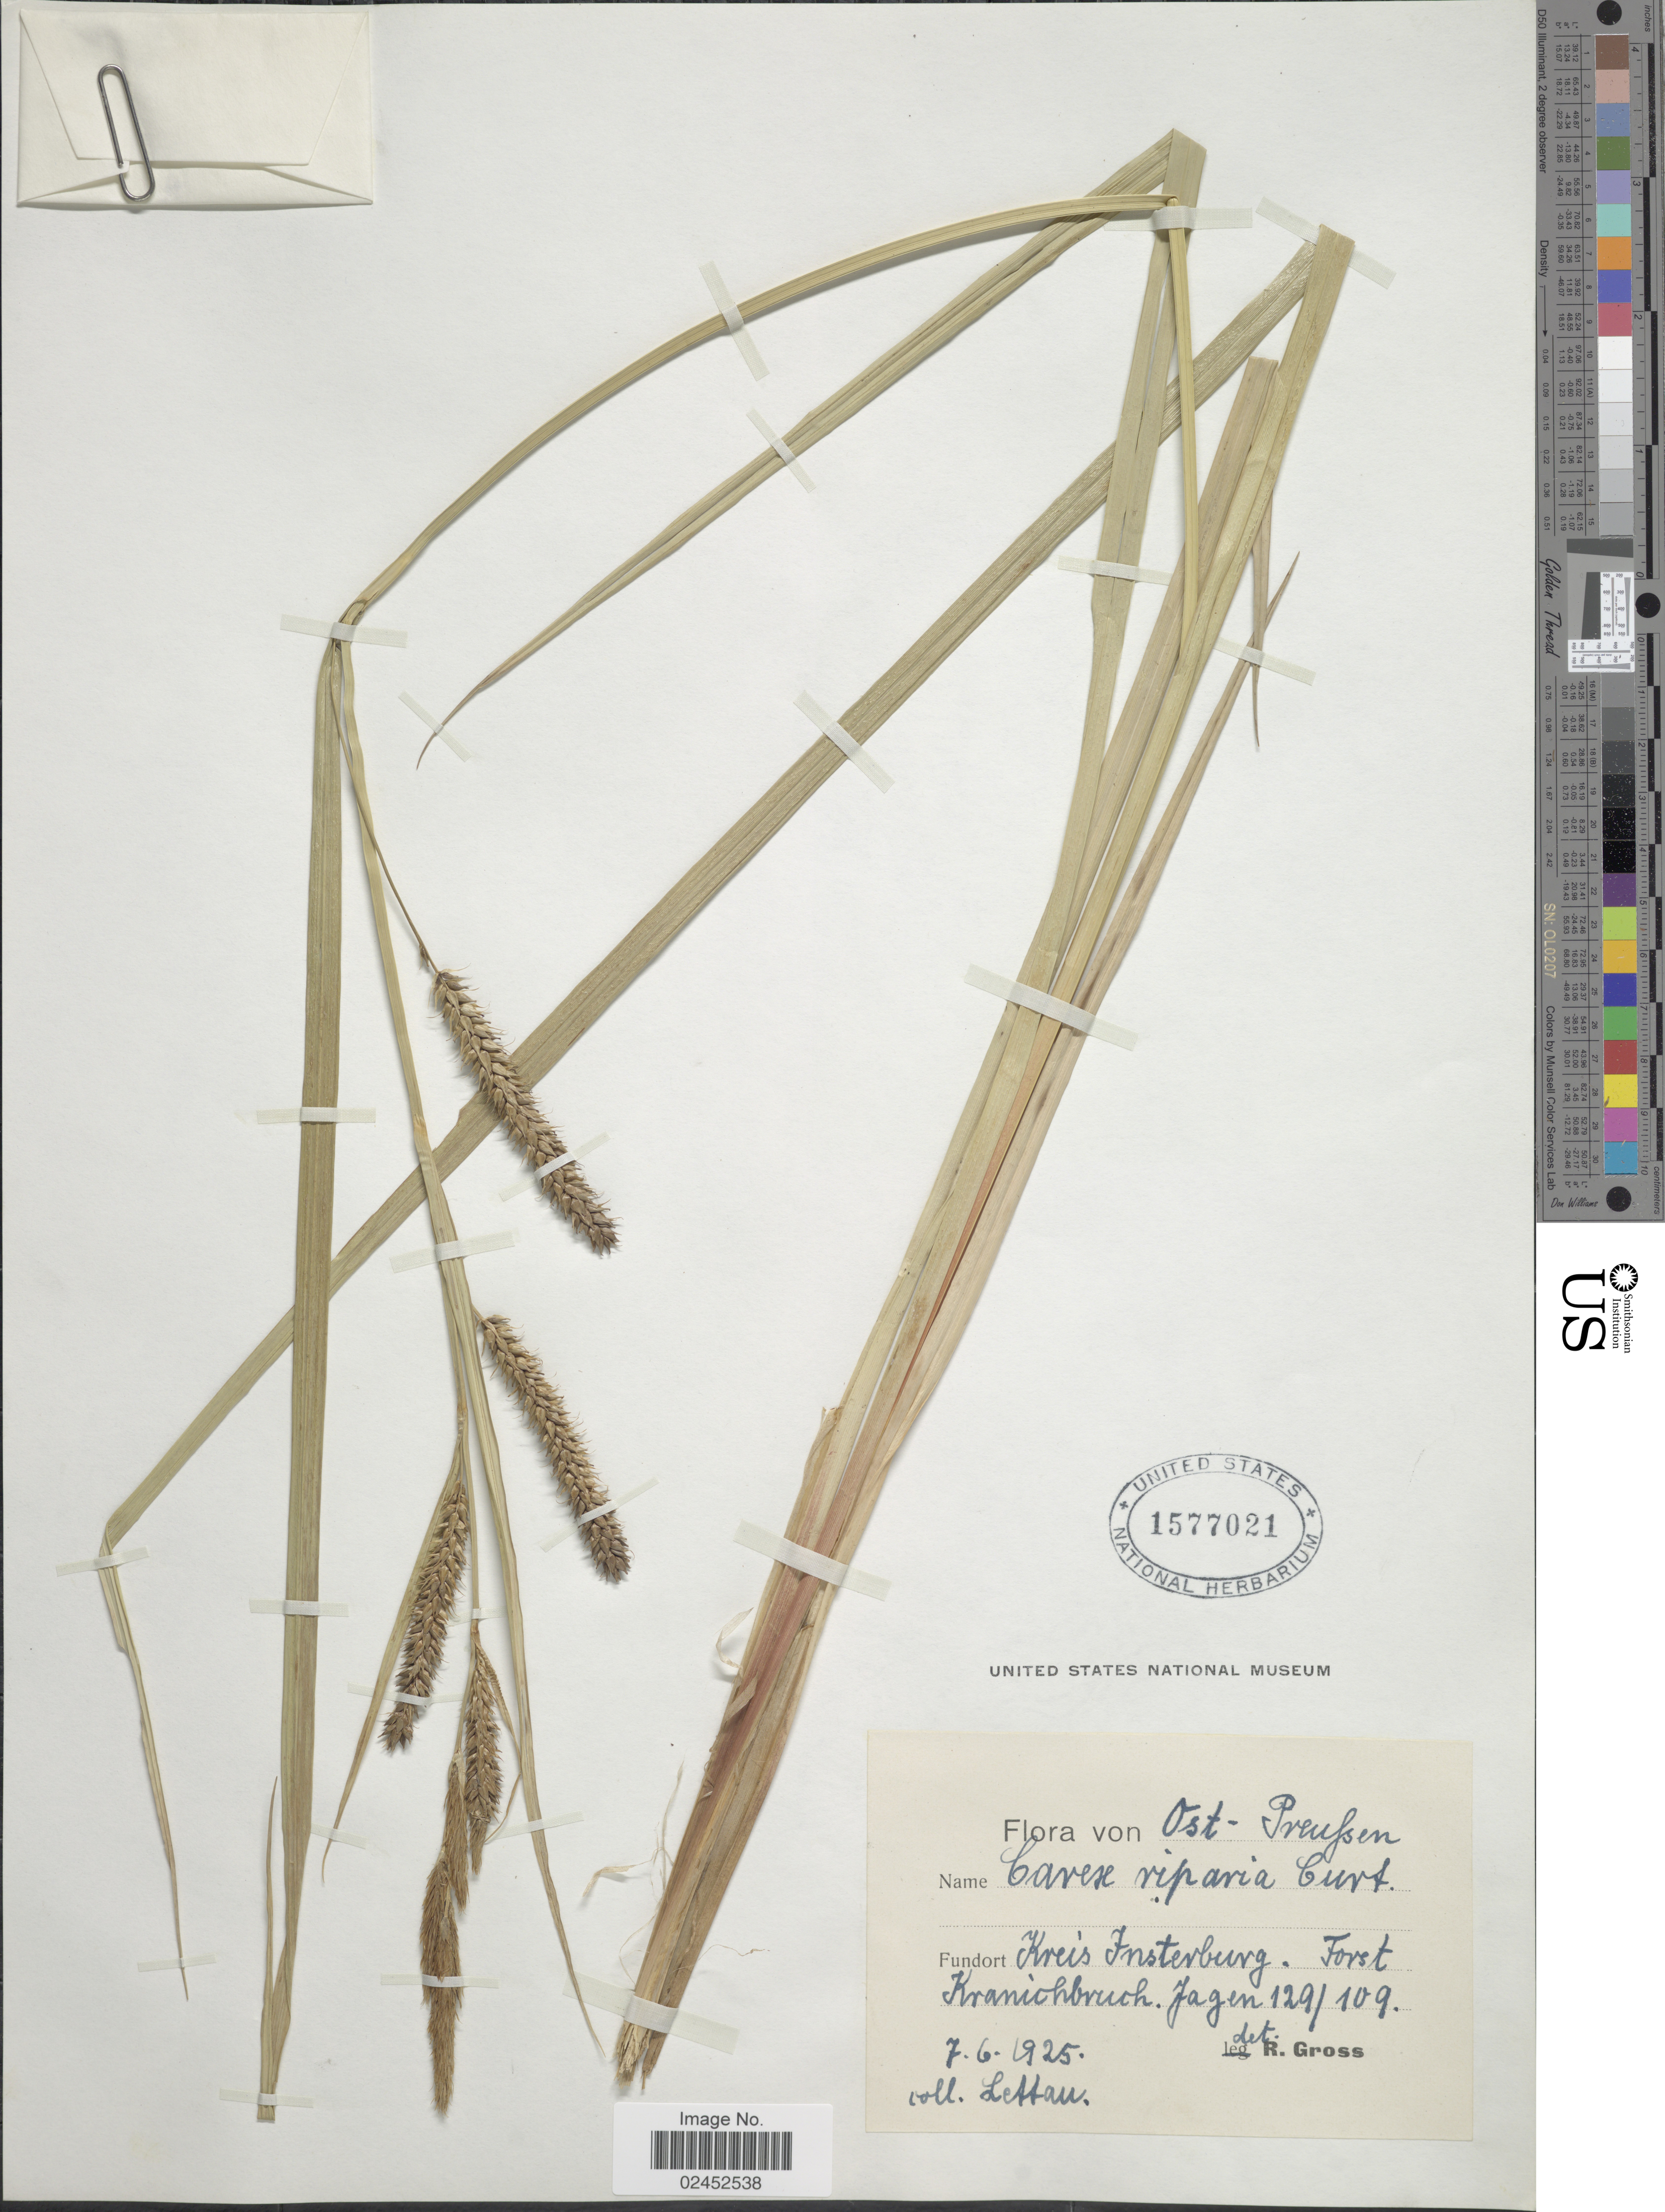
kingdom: Plantae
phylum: Tracheophyta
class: Liliopsida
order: Poales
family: Cyperaceae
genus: Carex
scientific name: Carex riparia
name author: Curtis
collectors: Lettau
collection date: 1925-06-07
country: Russian Federation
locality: Ost-Preussen, Fundort Kreis Insterburg, Forst Kanichbruch, Jagen 129/109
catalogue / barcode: US 1577021